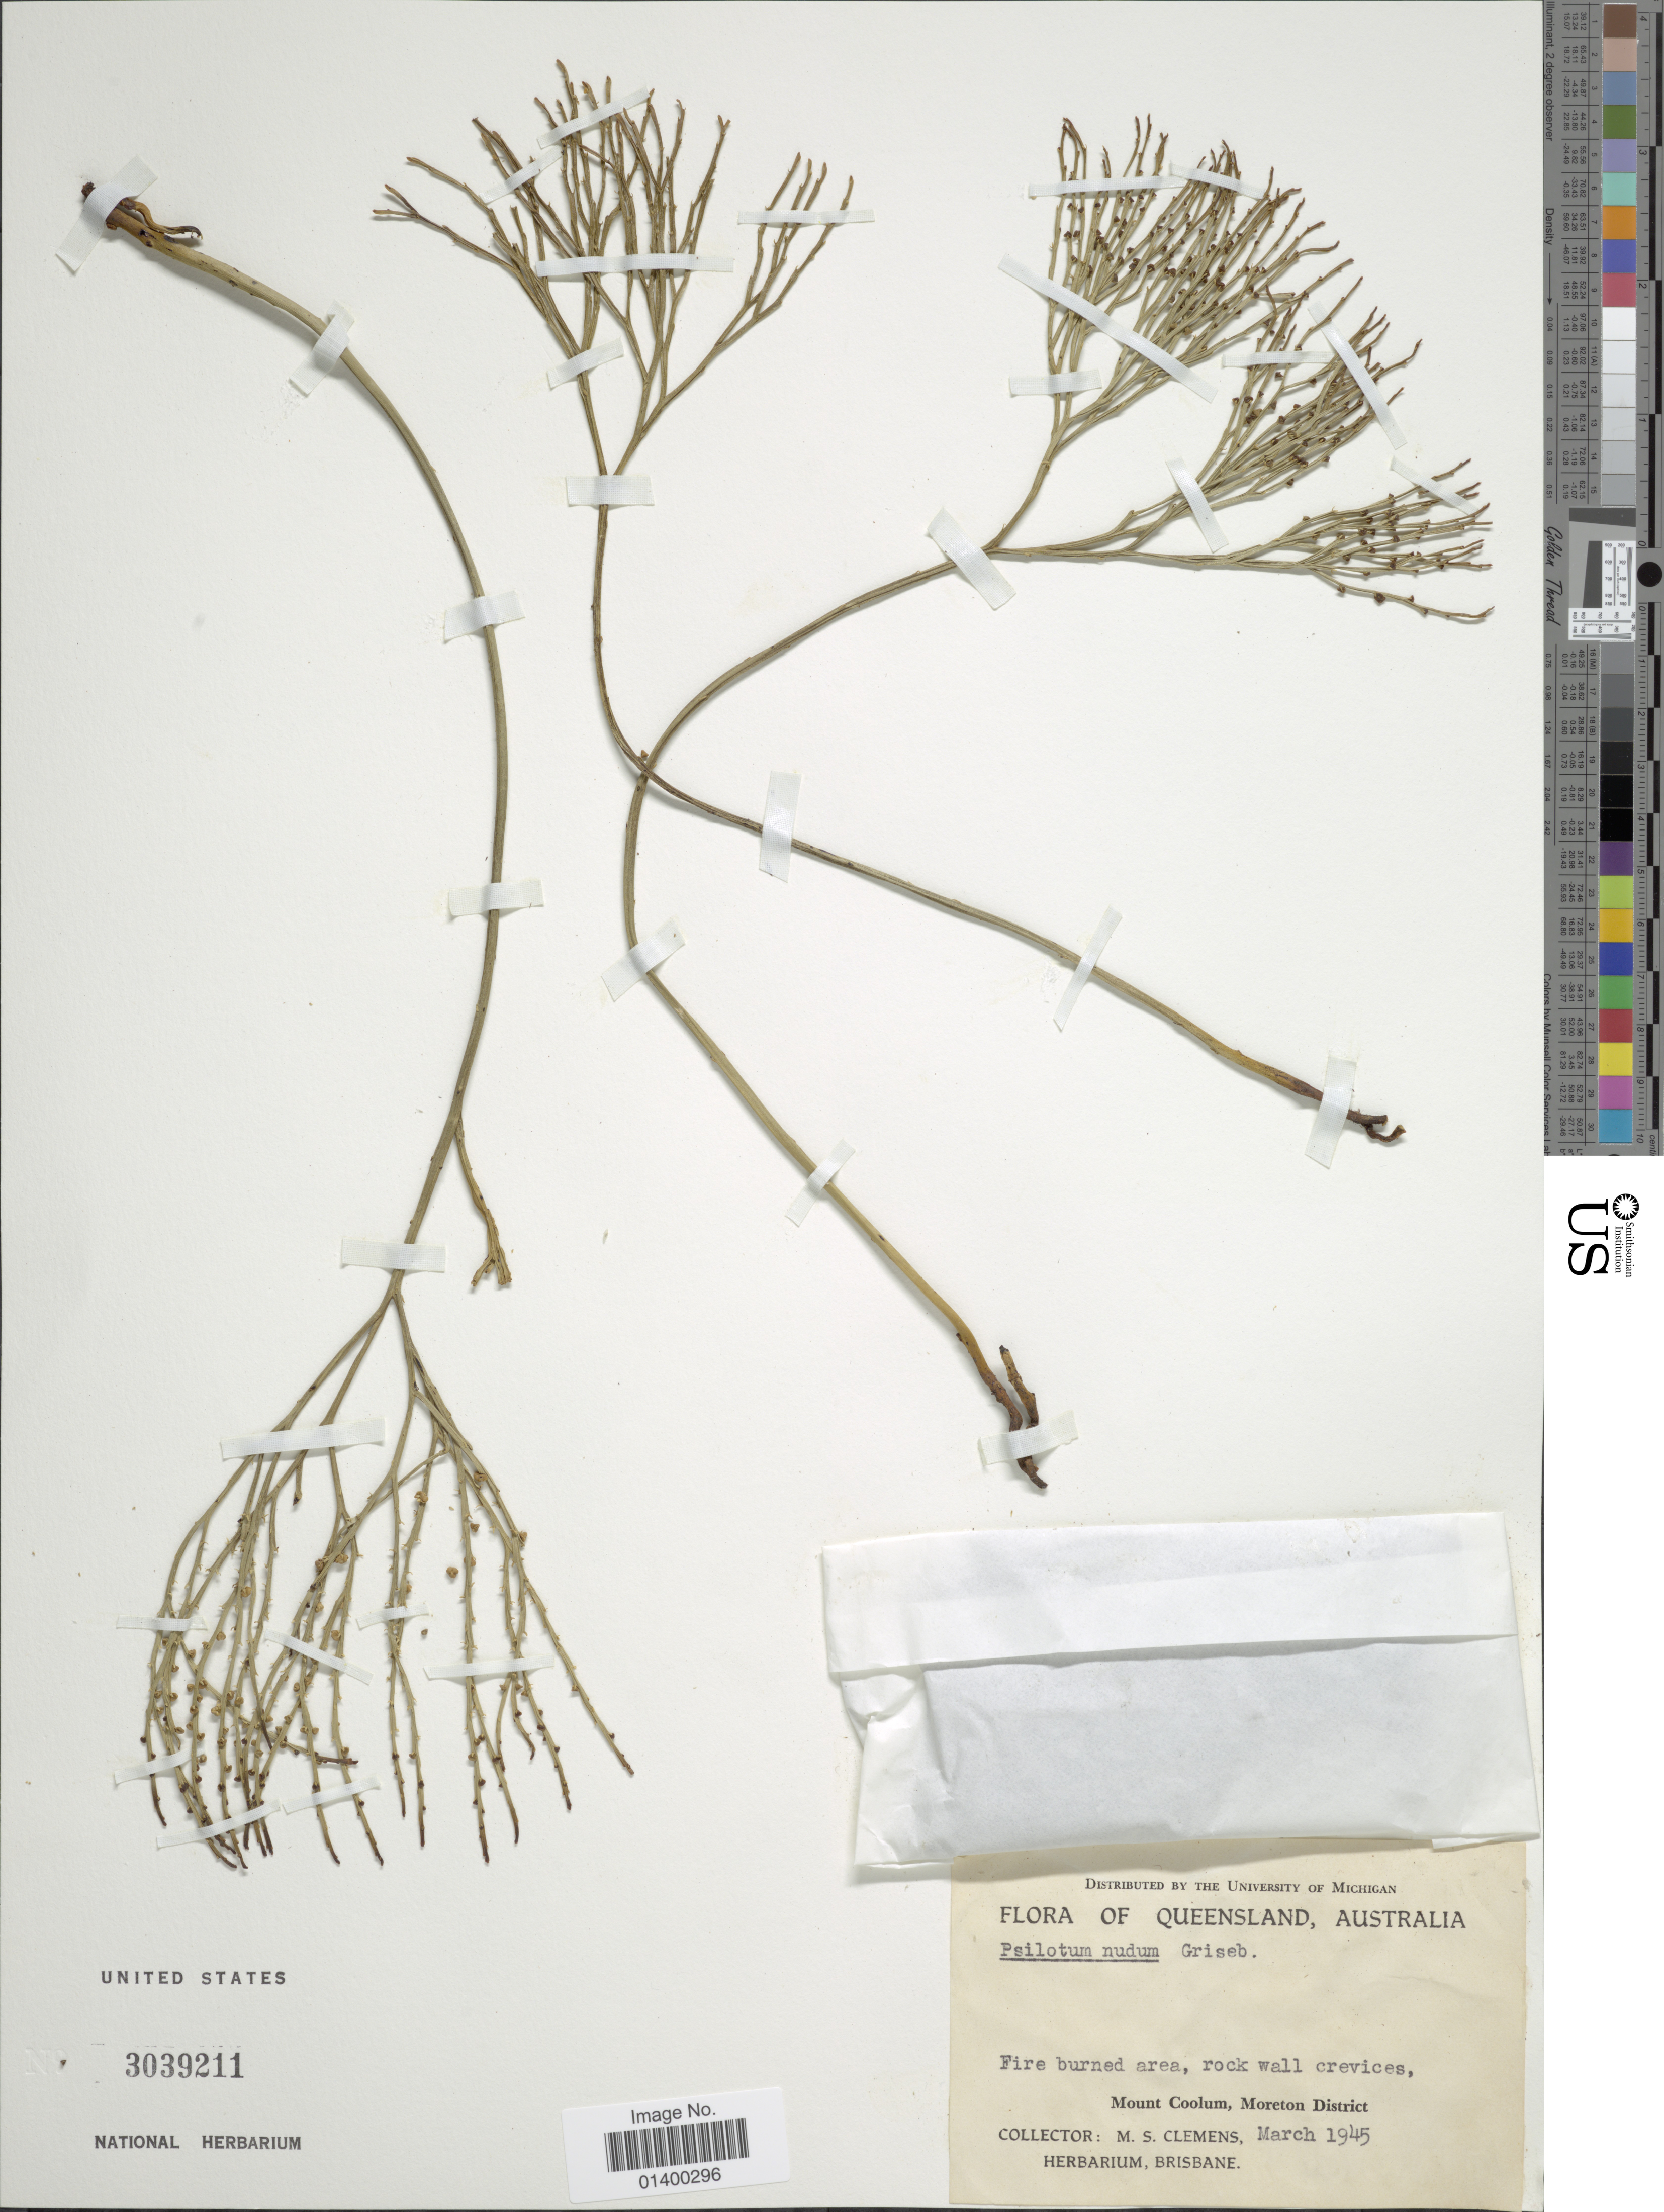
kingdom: Plantae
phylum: Tracheophyta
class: Polypodiopsida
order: Psilotales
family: Psilotaceae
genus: Psilotum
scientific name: Psilotum nudum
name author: (L.) P. Beauv.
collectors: M. S. Clemens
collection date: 1945-03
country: Australia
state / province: Queensland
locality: Mount Coolum, Moreton District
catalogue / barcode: US 303921